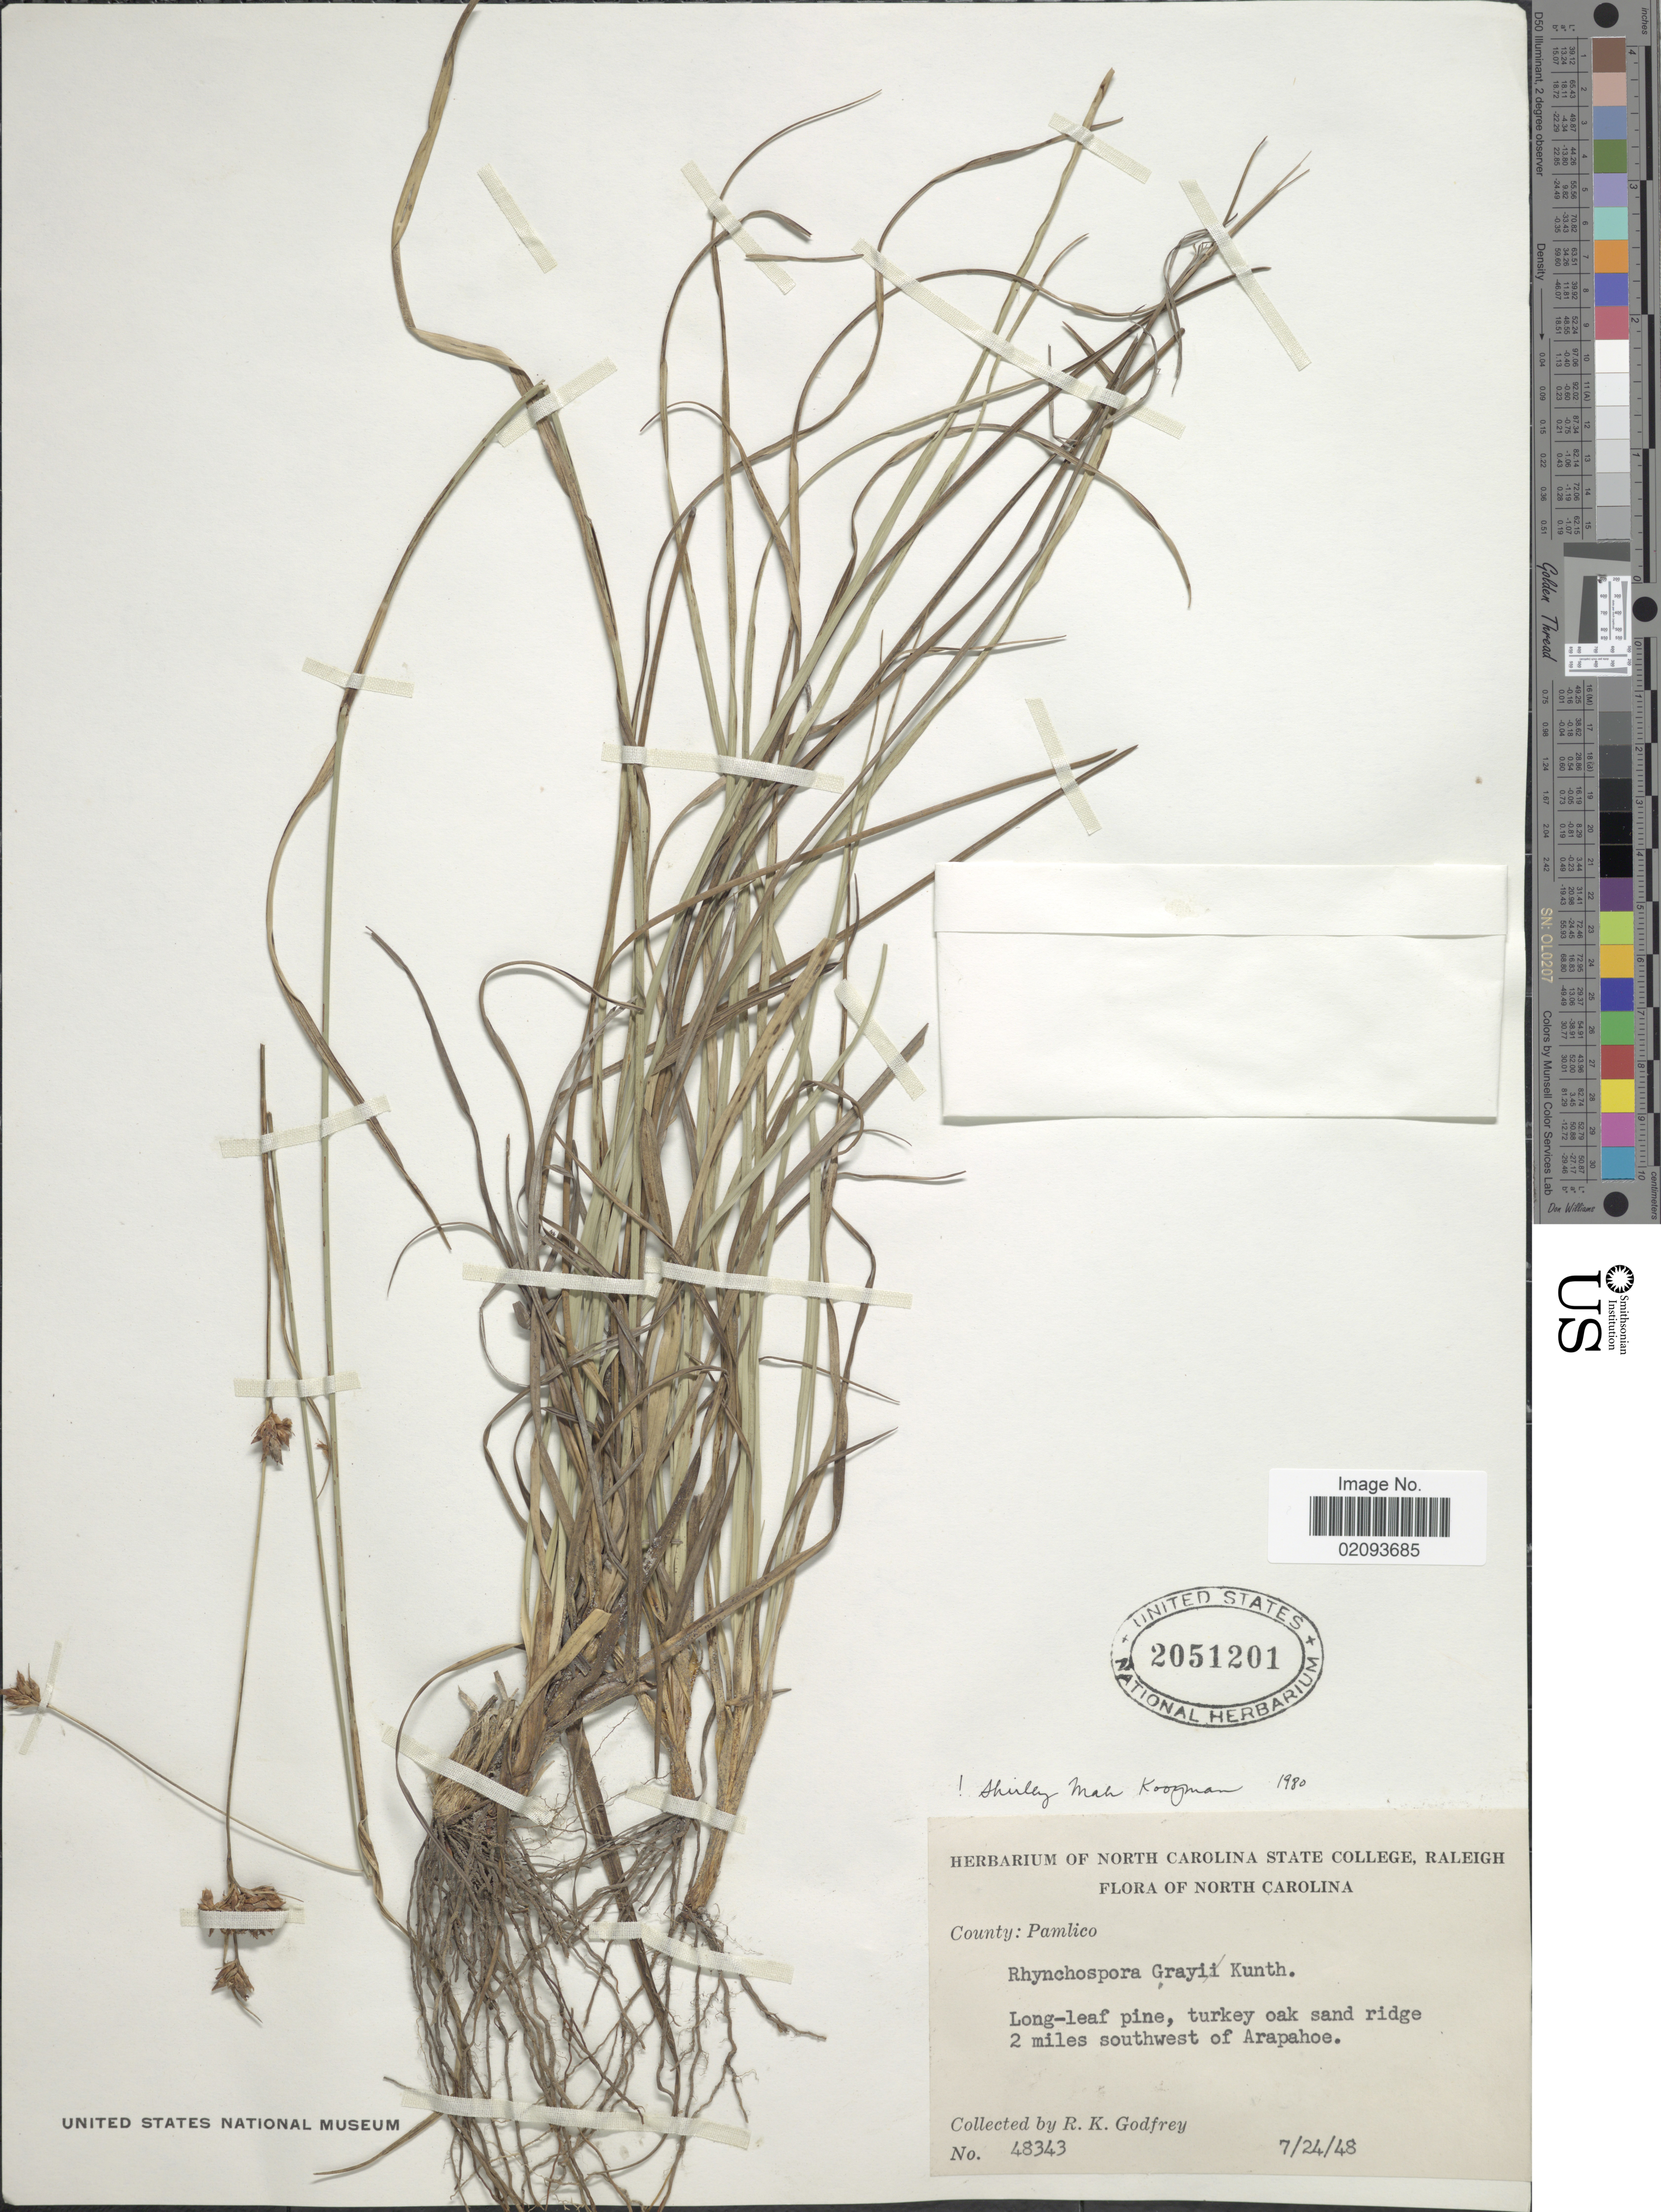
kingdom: Plantae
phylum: Tracheophyta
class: Liliopsida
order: Poales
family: Cyperaceae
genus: Rhynchospora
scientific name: Rhynchospora grayi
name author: Kunth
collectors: R. K. Godfrey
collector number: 48343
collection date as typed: Transcribed d/m/y: 24/7/48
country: United States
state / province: North Carolina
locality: County: Pamlico. Long-leaf pine, turkey oak sand ridge 2 miles southwest of Arapahoe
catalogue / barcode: US 2051201